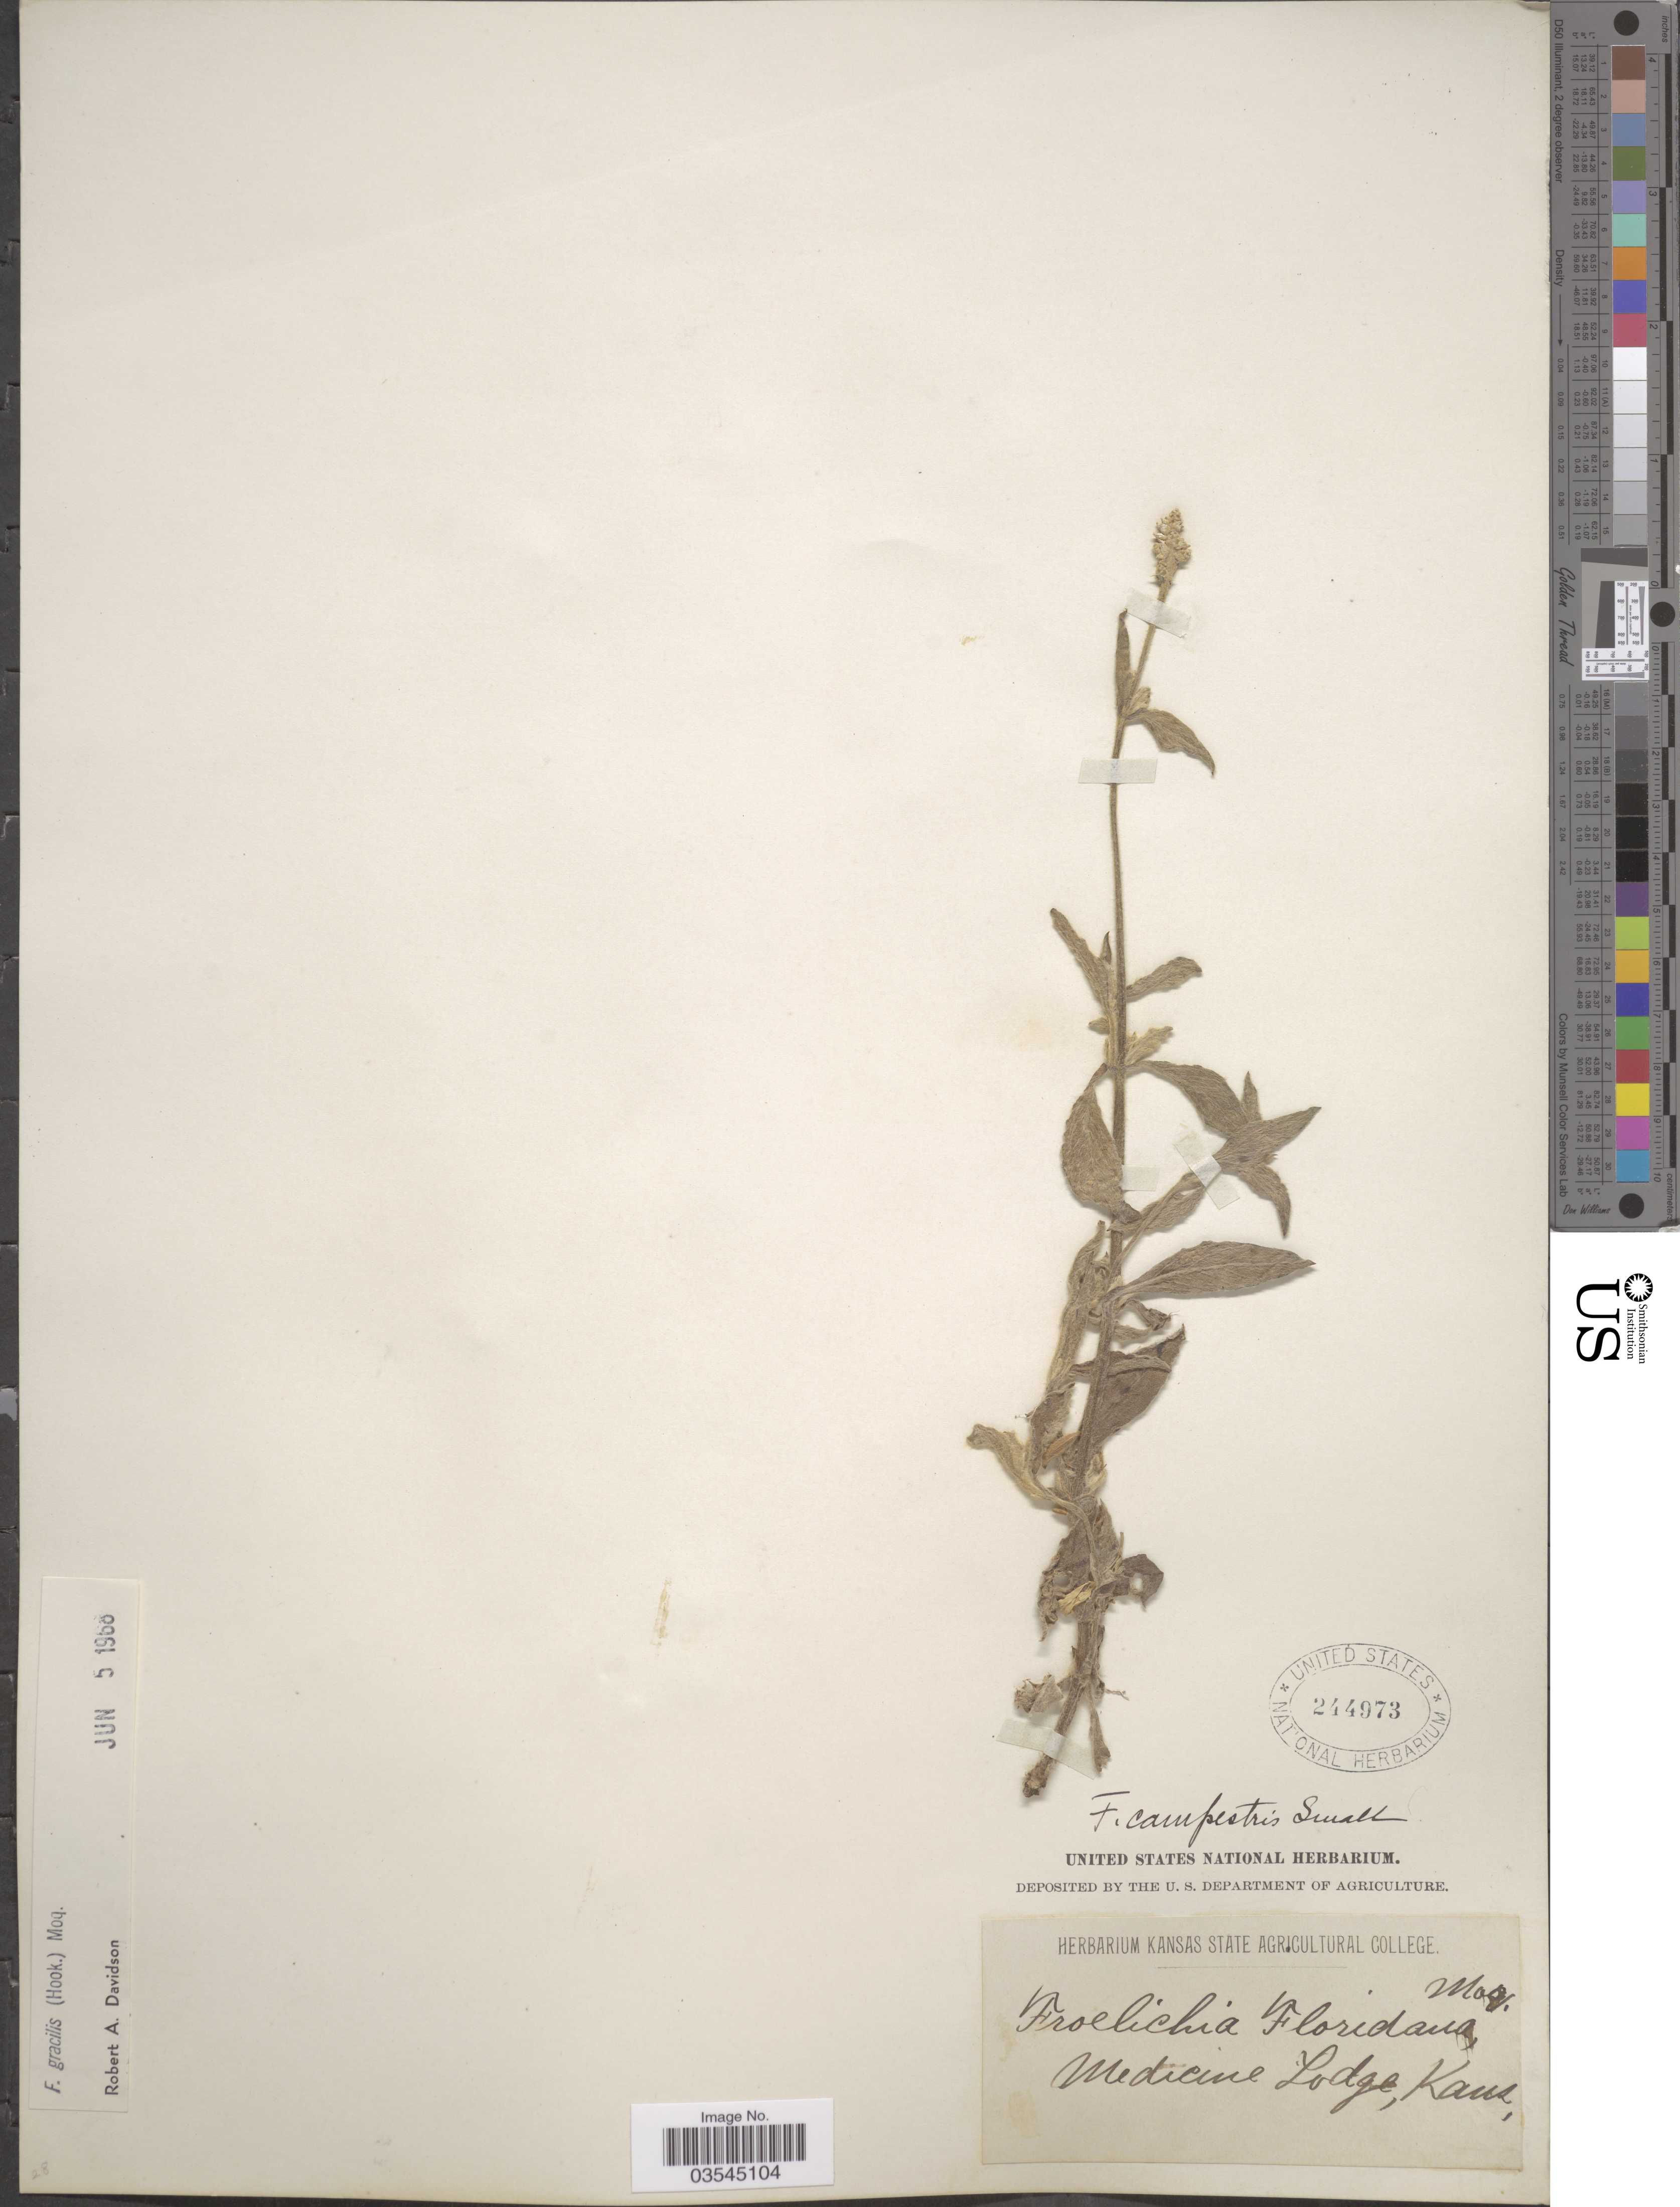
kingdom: Plantae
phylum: Tracheophyta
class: Magnoliopsida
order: Caryophyllales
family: Amaranthaceae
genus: Froelichia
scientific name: Froelichia gracilis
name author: (Hook.) Moq.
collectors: ex herb. Kansas State Agricultural College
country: United States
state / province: Kansas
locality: Medicine Lodge.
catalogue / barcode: US 244973